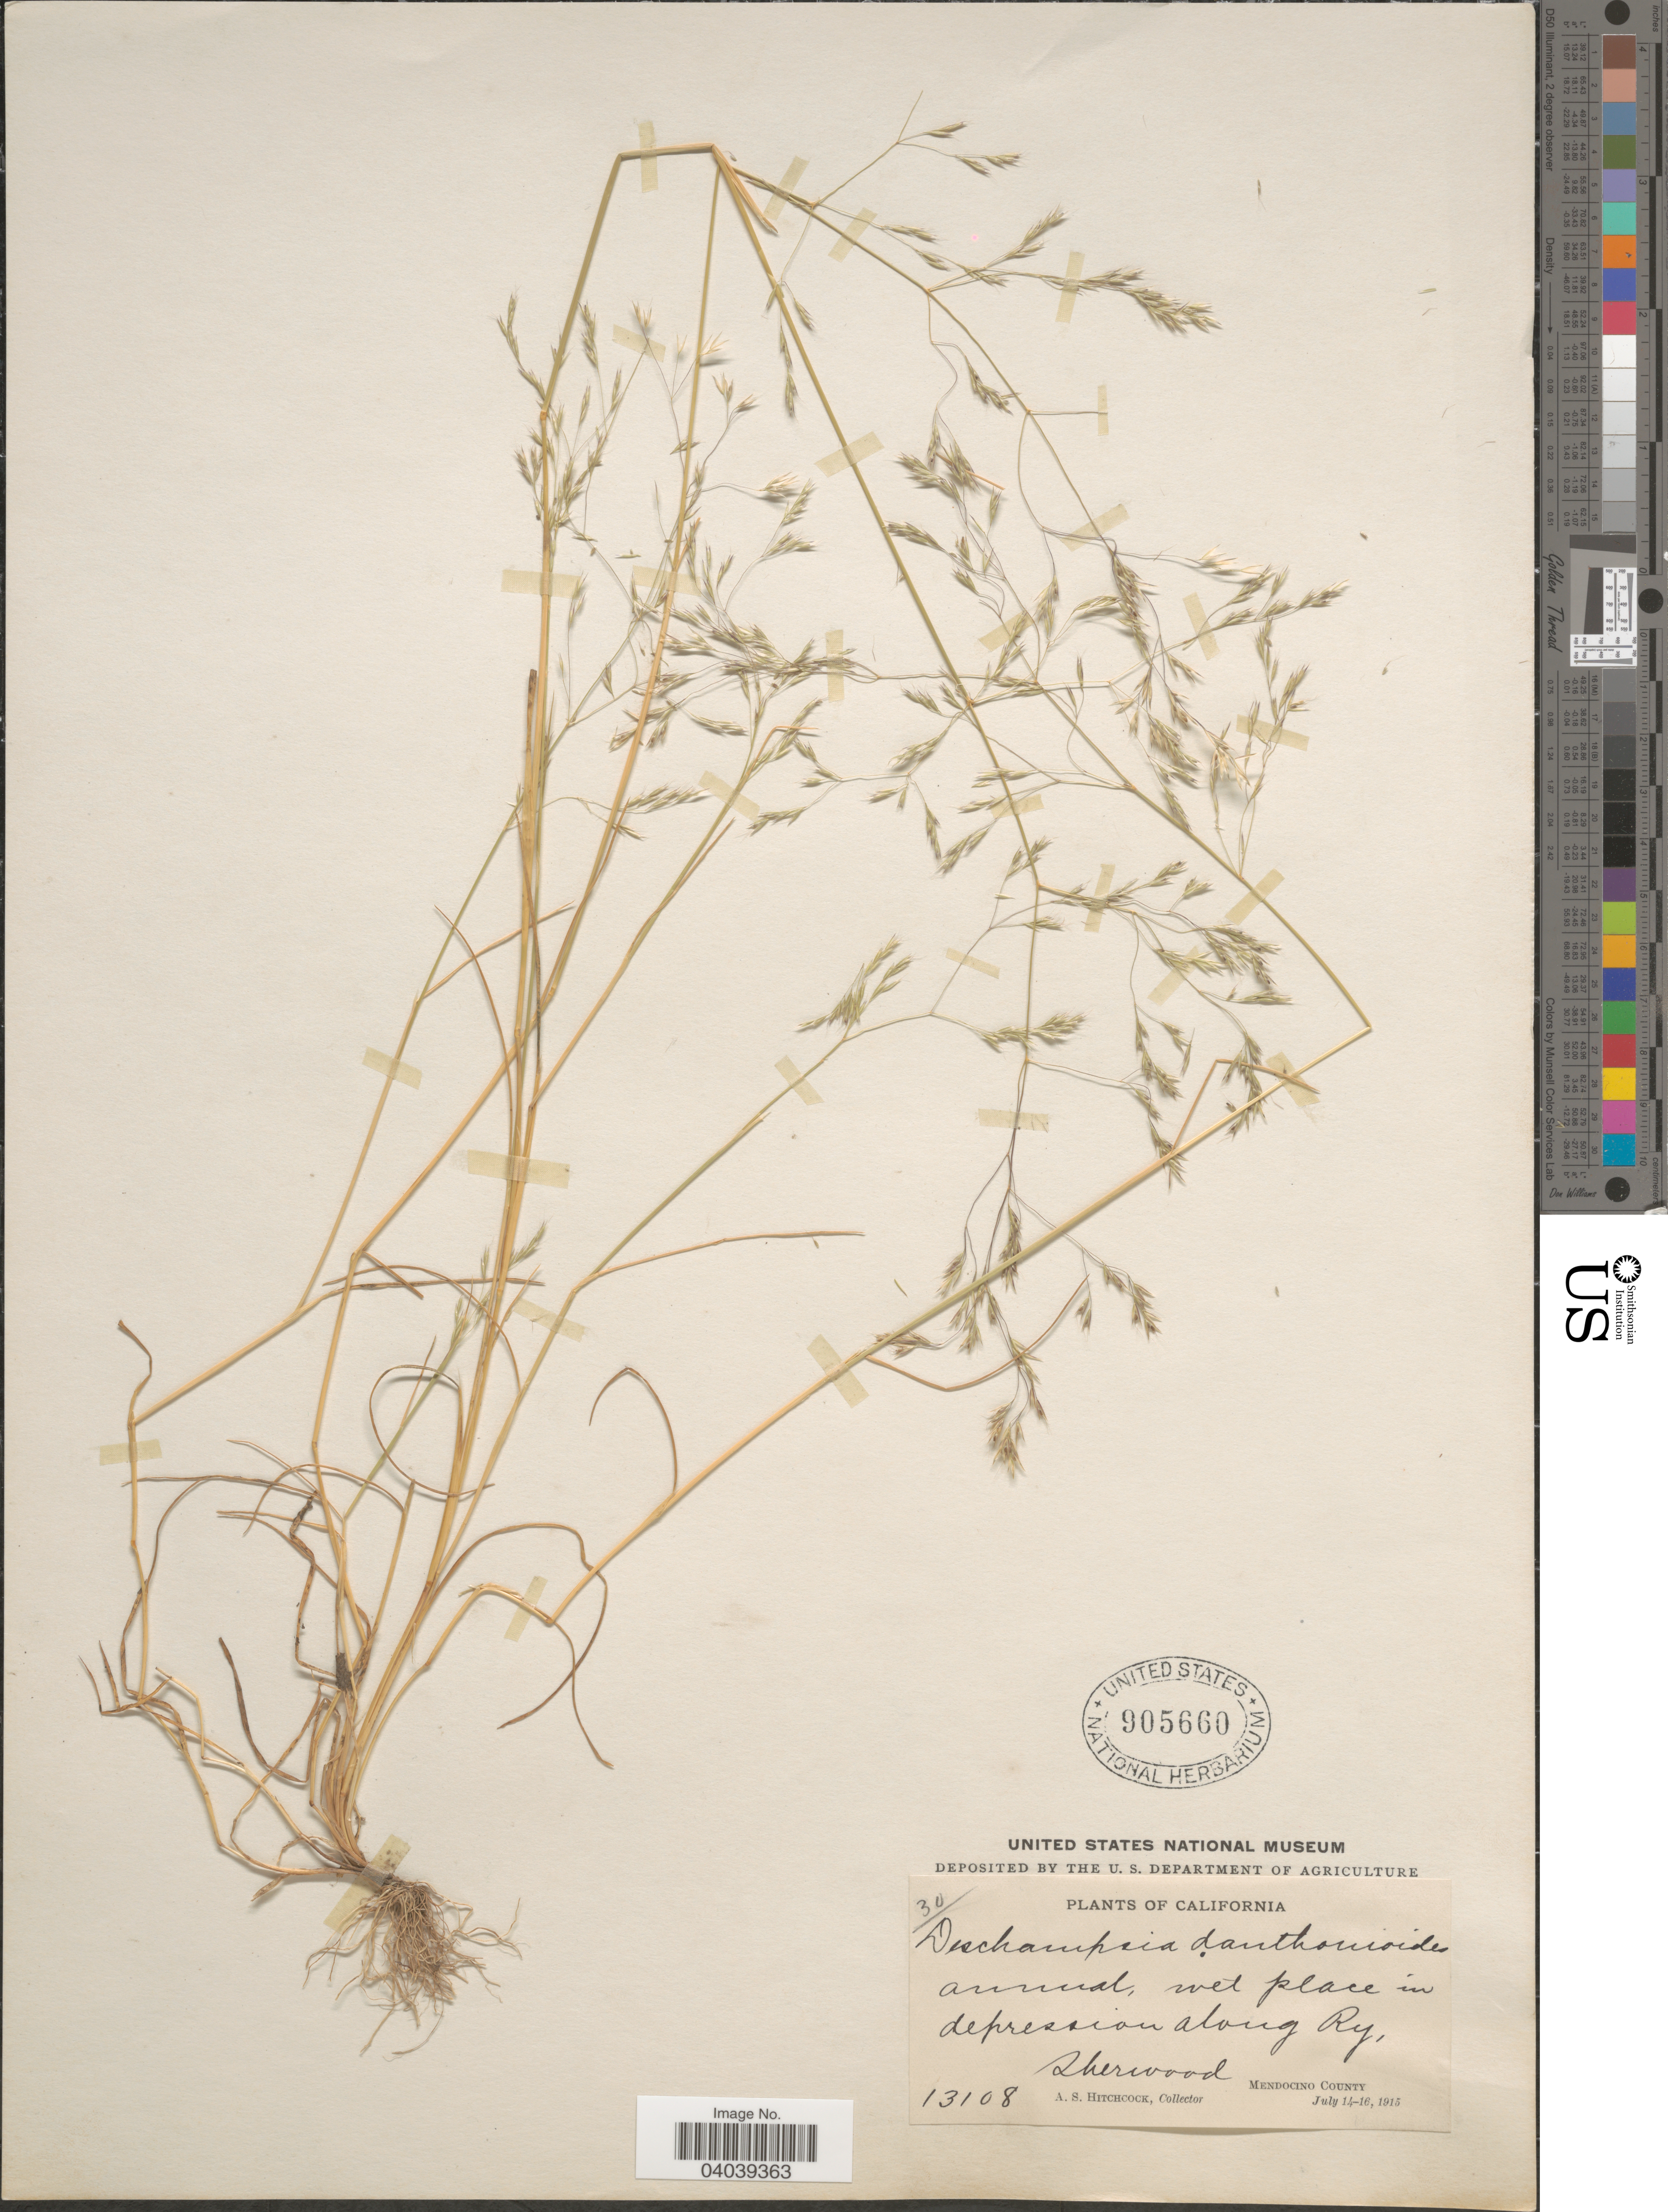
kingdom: Plantae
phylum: Tracheophyta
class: Liliopsida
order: Poales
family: Poaceae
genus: Deschampsia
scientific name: Deschampsia danthonioides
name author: (Trin.) Munro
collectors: A. S. Hitchcock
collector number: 13108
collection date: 1915-07-14/1915-07-16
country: United States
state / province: California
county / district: Mendocino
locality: Around, wet place in depression along Ry, Sherwood. Mendocino County.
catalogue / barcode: US 905660